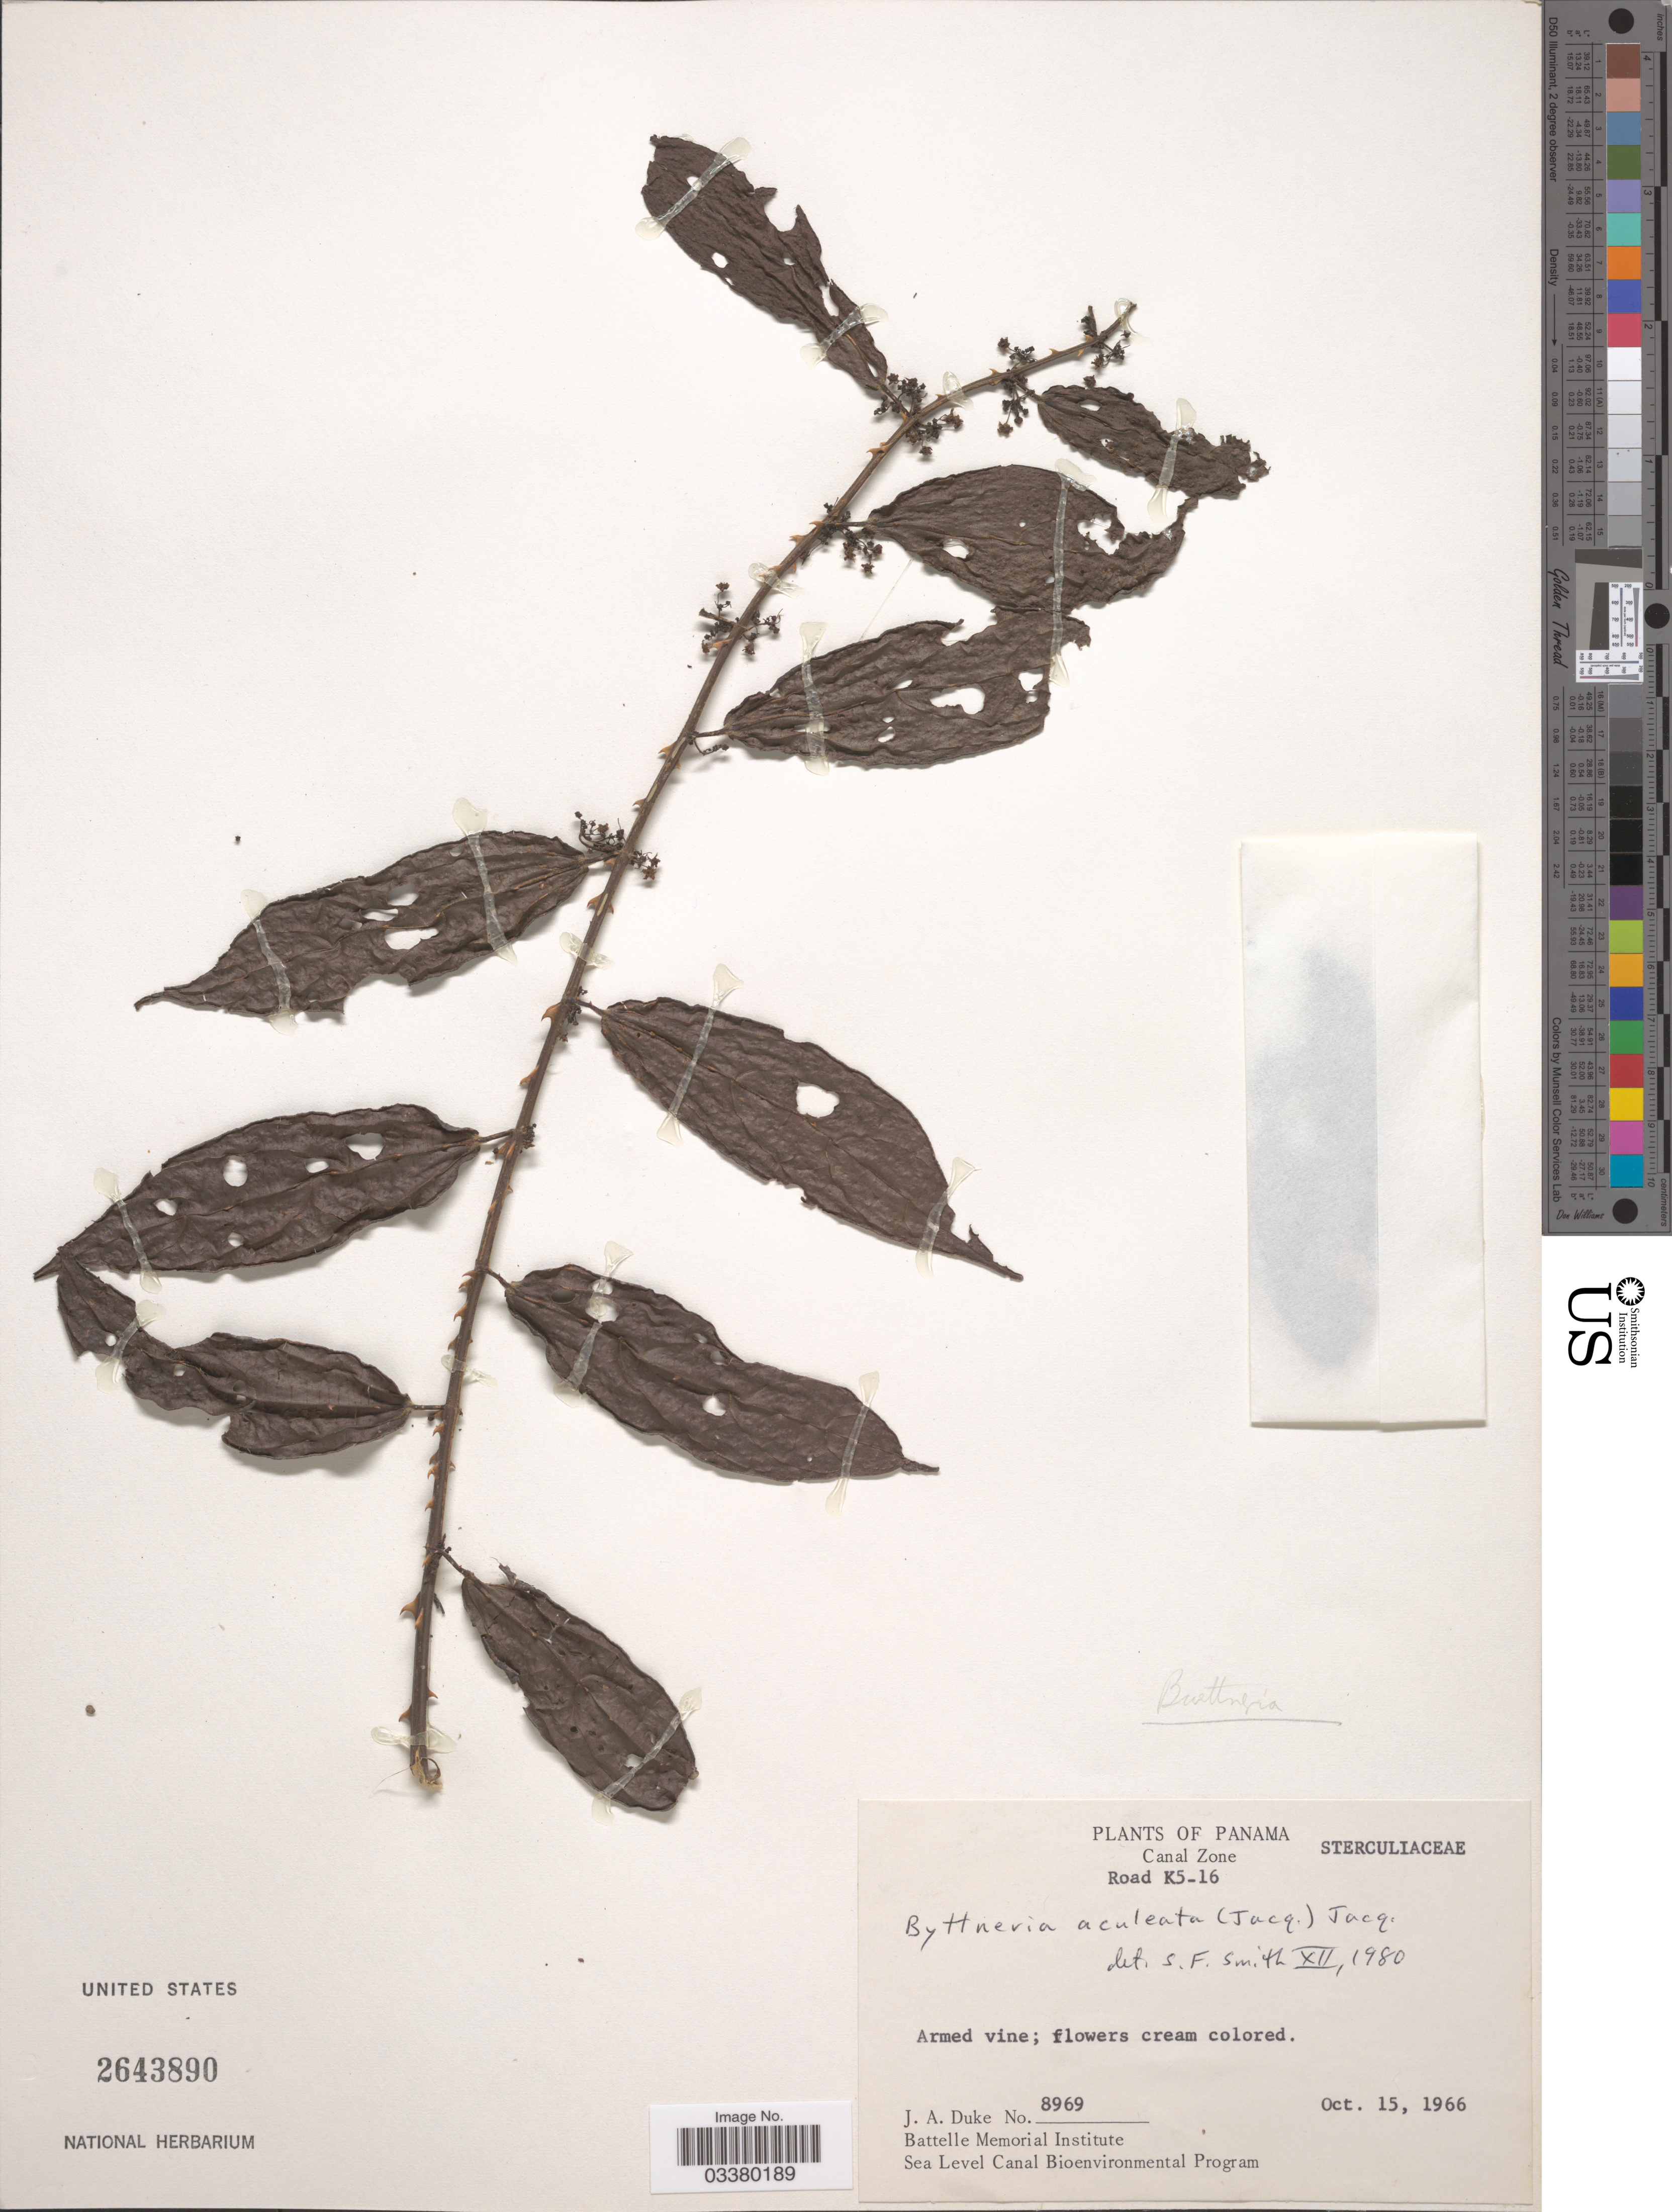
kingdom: Plantae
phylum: Tracheophyta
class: Magnoliopsida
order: Malvales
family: Malvaceae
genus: Byttneria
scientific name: Byttneria aculeata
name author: (Jacq.) Jacq.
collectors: J. A. Duke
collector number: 8969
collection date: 1966-10-15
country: Panama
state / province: Colón / Panamá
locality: Canal Zone. Road K5-16.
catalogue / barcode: US 2643890